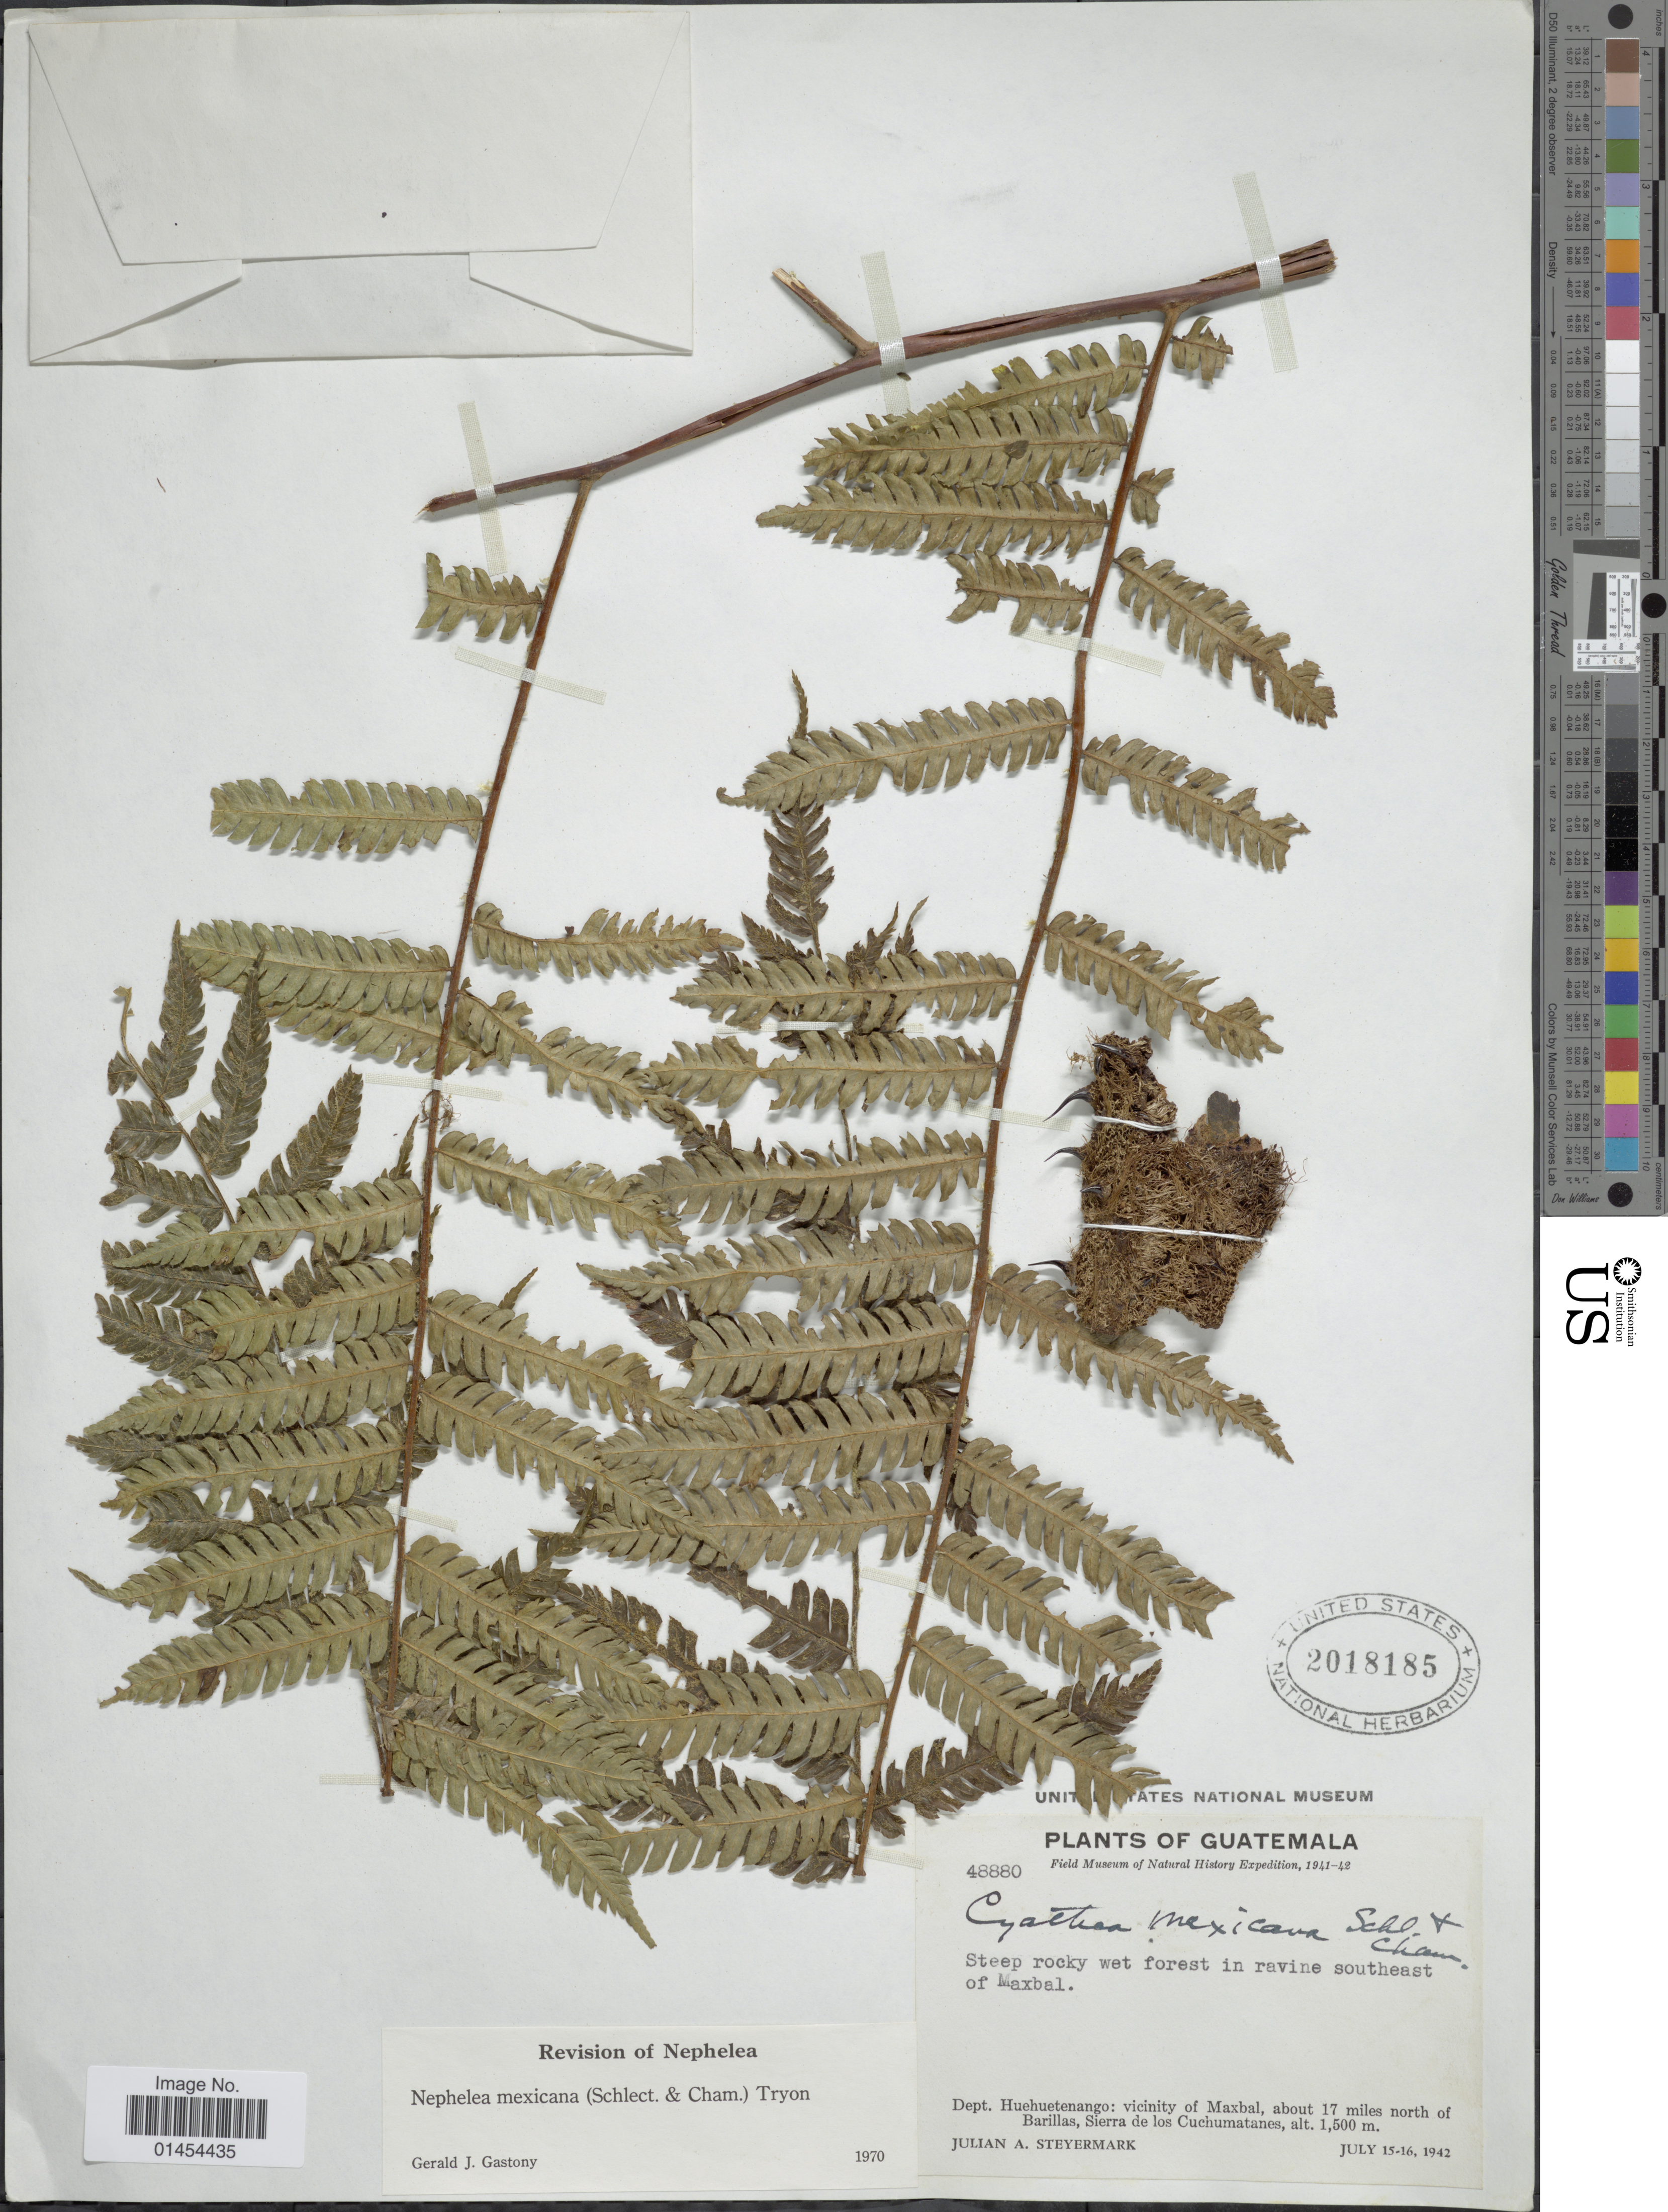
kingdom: Plantae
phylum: Tracheophyta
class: Polypodiopsida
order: Cyatheales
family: Cyatheaceae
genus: Alsophila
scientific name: Alsophila firma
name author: (Baker) D.S. Conant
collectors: P. C. Standley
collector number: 48880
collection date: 1942-07-15/1942-07-16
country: Guatemala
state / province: Huehuetenango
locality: Vicinity of Maxbal, about 17 miles north of Barillas, Sierra de los Cuchumatanes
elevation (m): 1500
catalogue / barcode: US 2018185